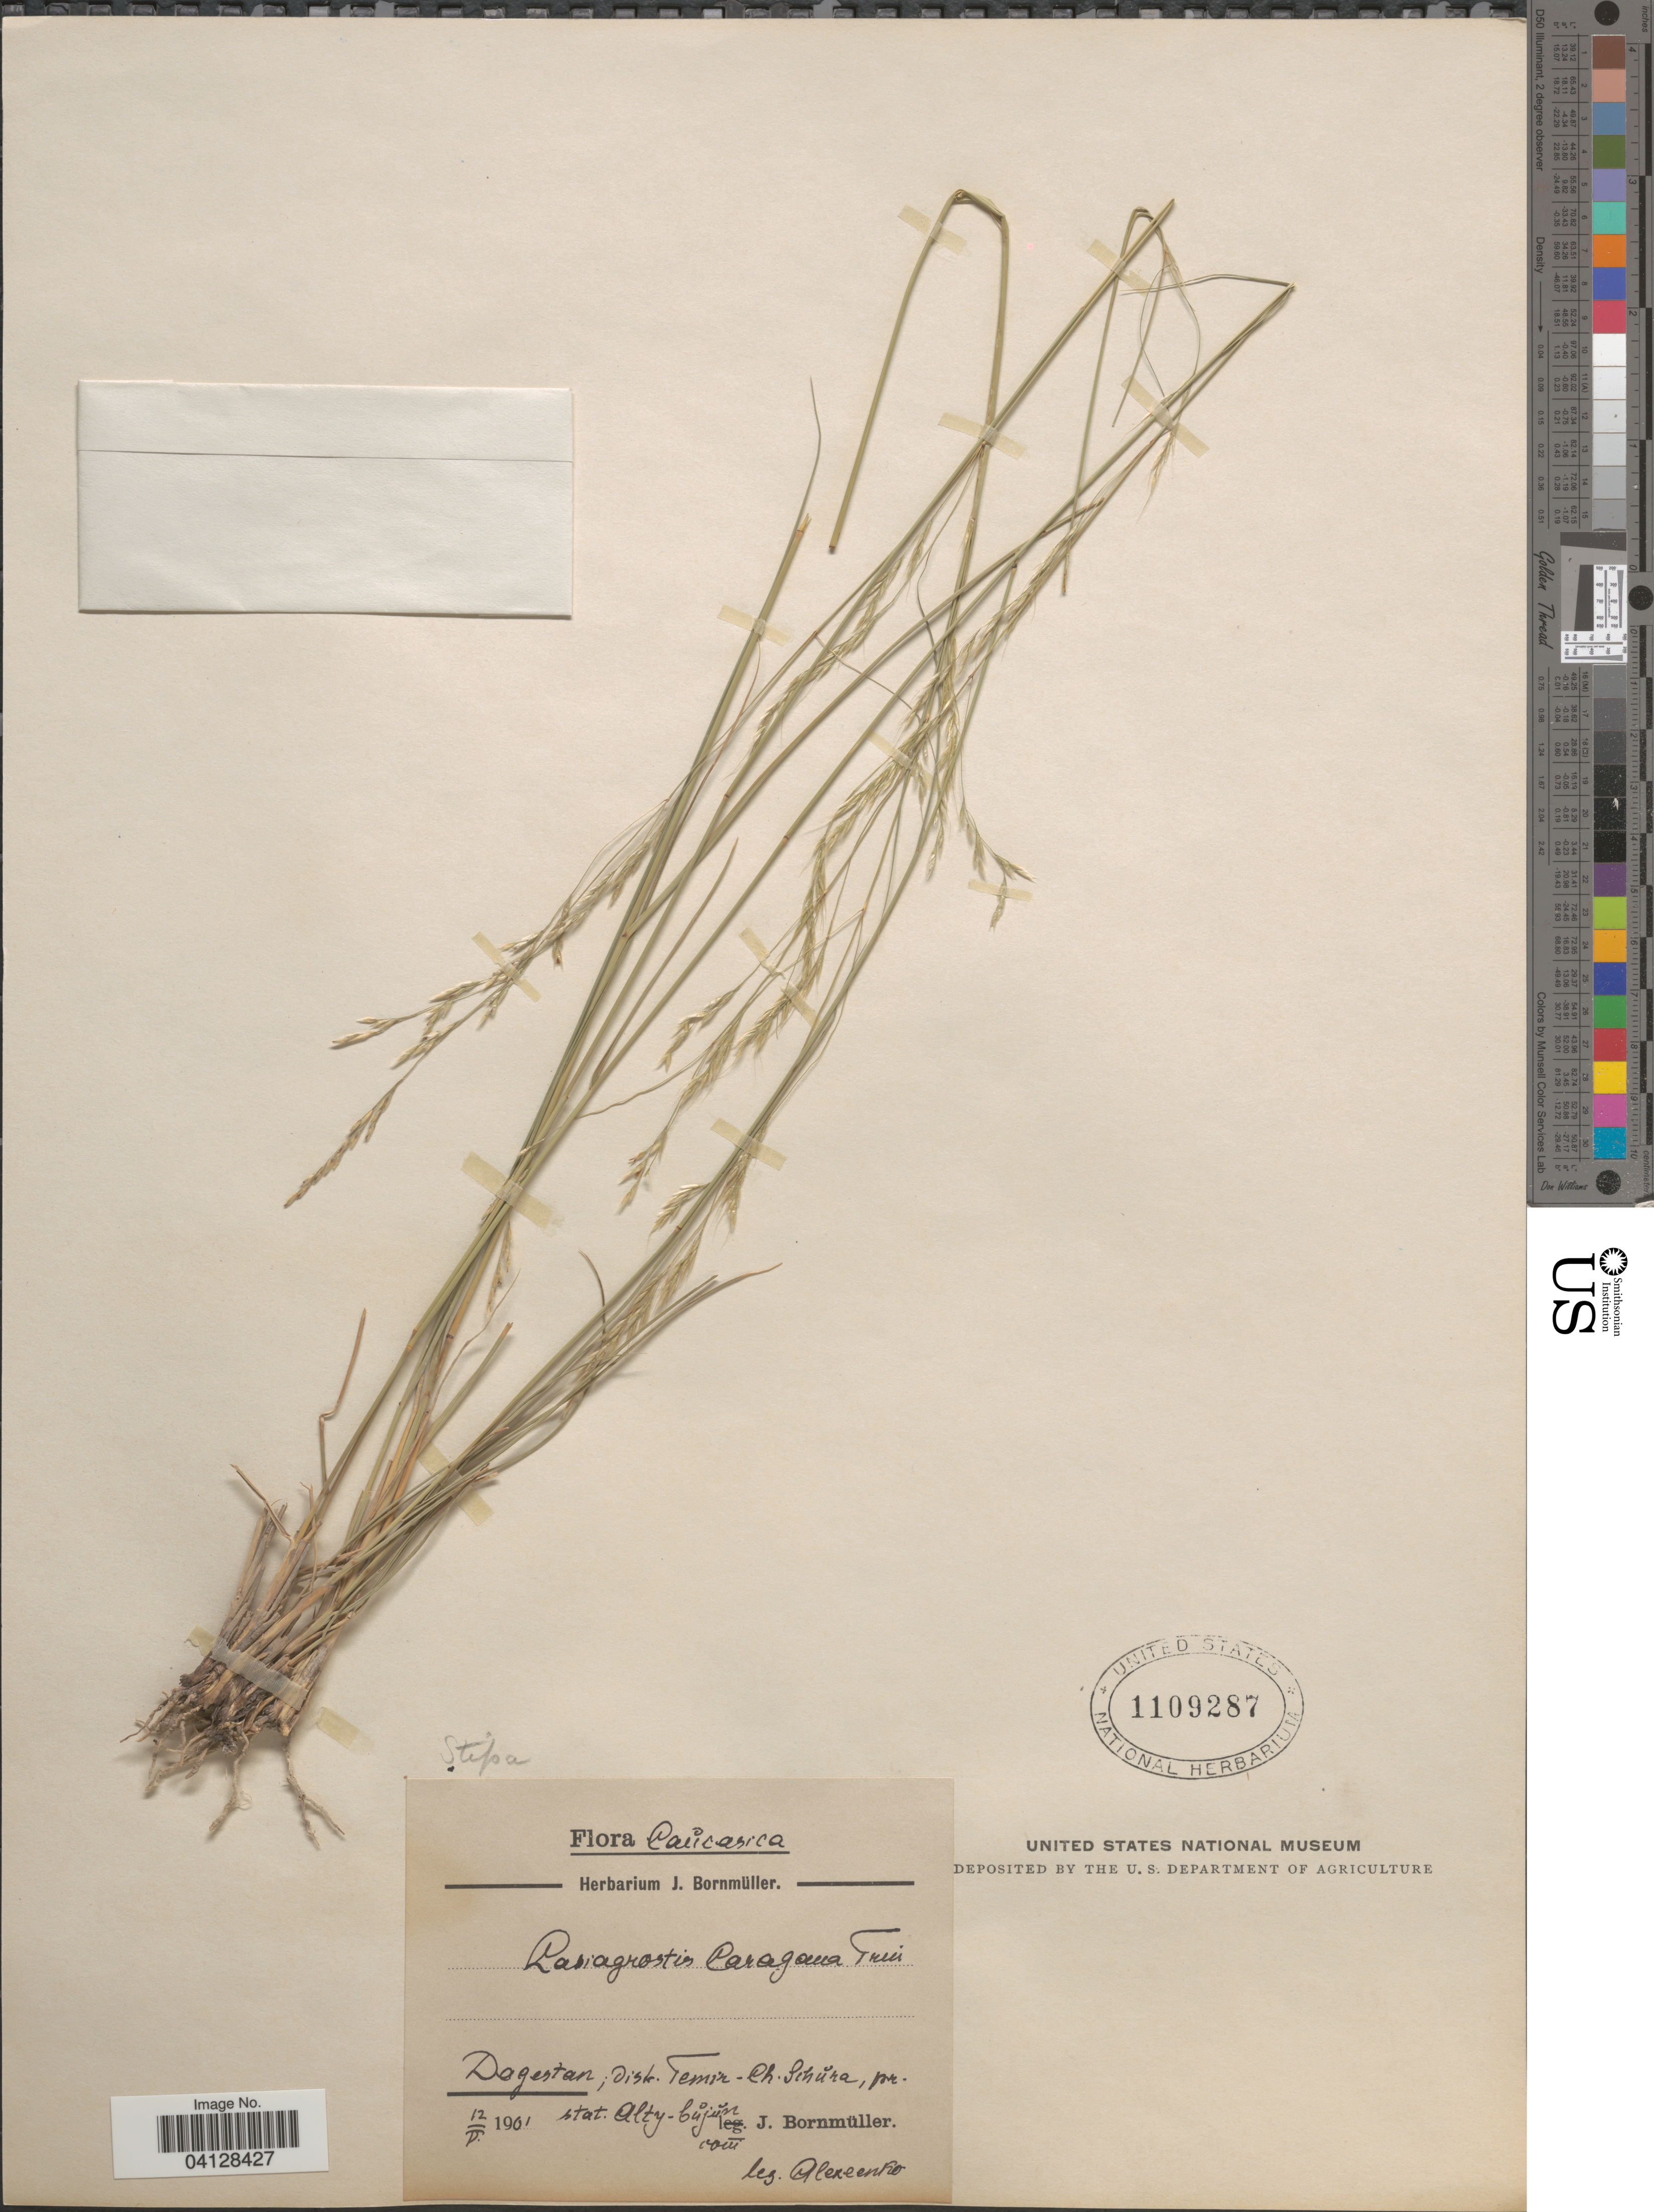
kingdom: Plantae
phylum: Tracheophyta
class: Liliopsida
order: Poales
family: Poaceae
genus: Lasiagrostis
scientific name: Lasiagrostis caragana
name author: (Trin.) Trin. & Rupr.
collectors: Alexeenko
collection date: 1961-05-12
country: Russian Federation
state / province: Dagestan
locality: Caůcasica. Distr. Temir-Ch. Schura, pr. stat. Alty-Cůjun.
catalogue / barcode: US 1109287